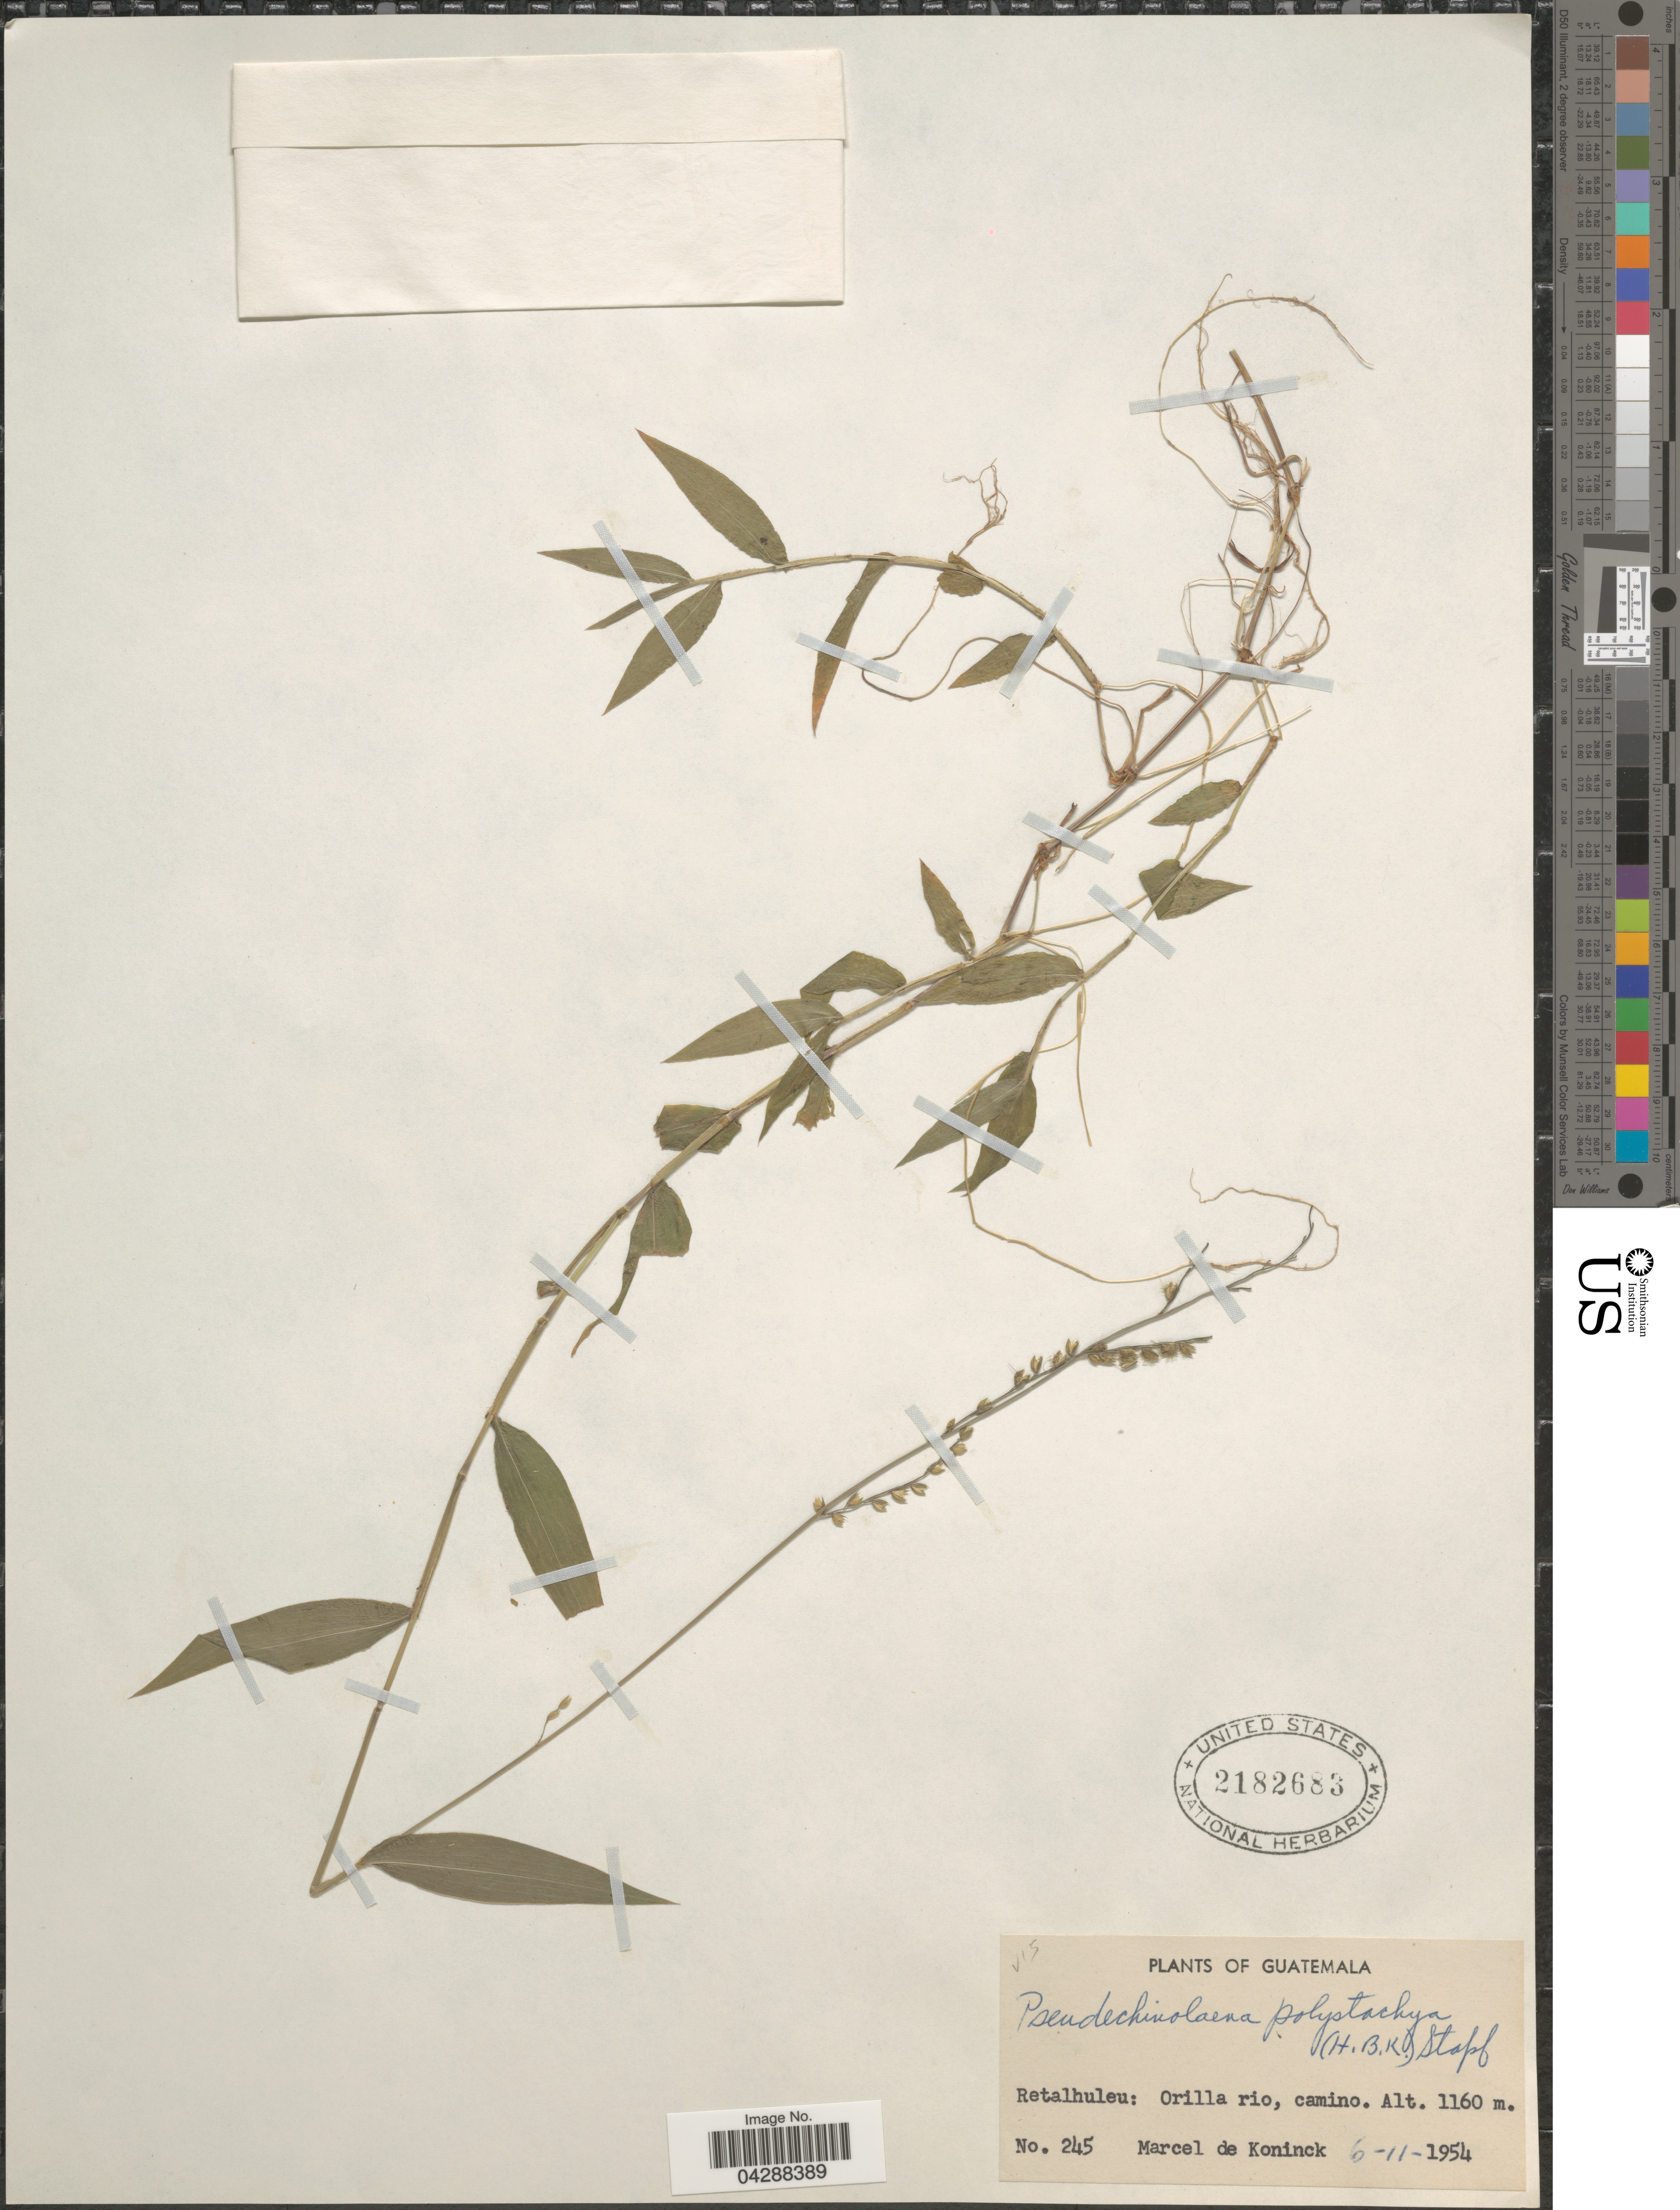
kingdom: Plantae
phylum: Tracheophyta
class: Liliopsida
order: Poales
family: Poaceae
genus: Pseudechinolaena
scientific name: Pseudechinolaena polystachya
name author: (Kunth) Stapf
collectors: M. de Konick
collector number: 245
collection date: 1954-11-06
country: Guatemala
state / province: Retalhuleu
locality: Orilla rio, camino.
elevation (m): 1160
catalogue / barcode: US 2182683